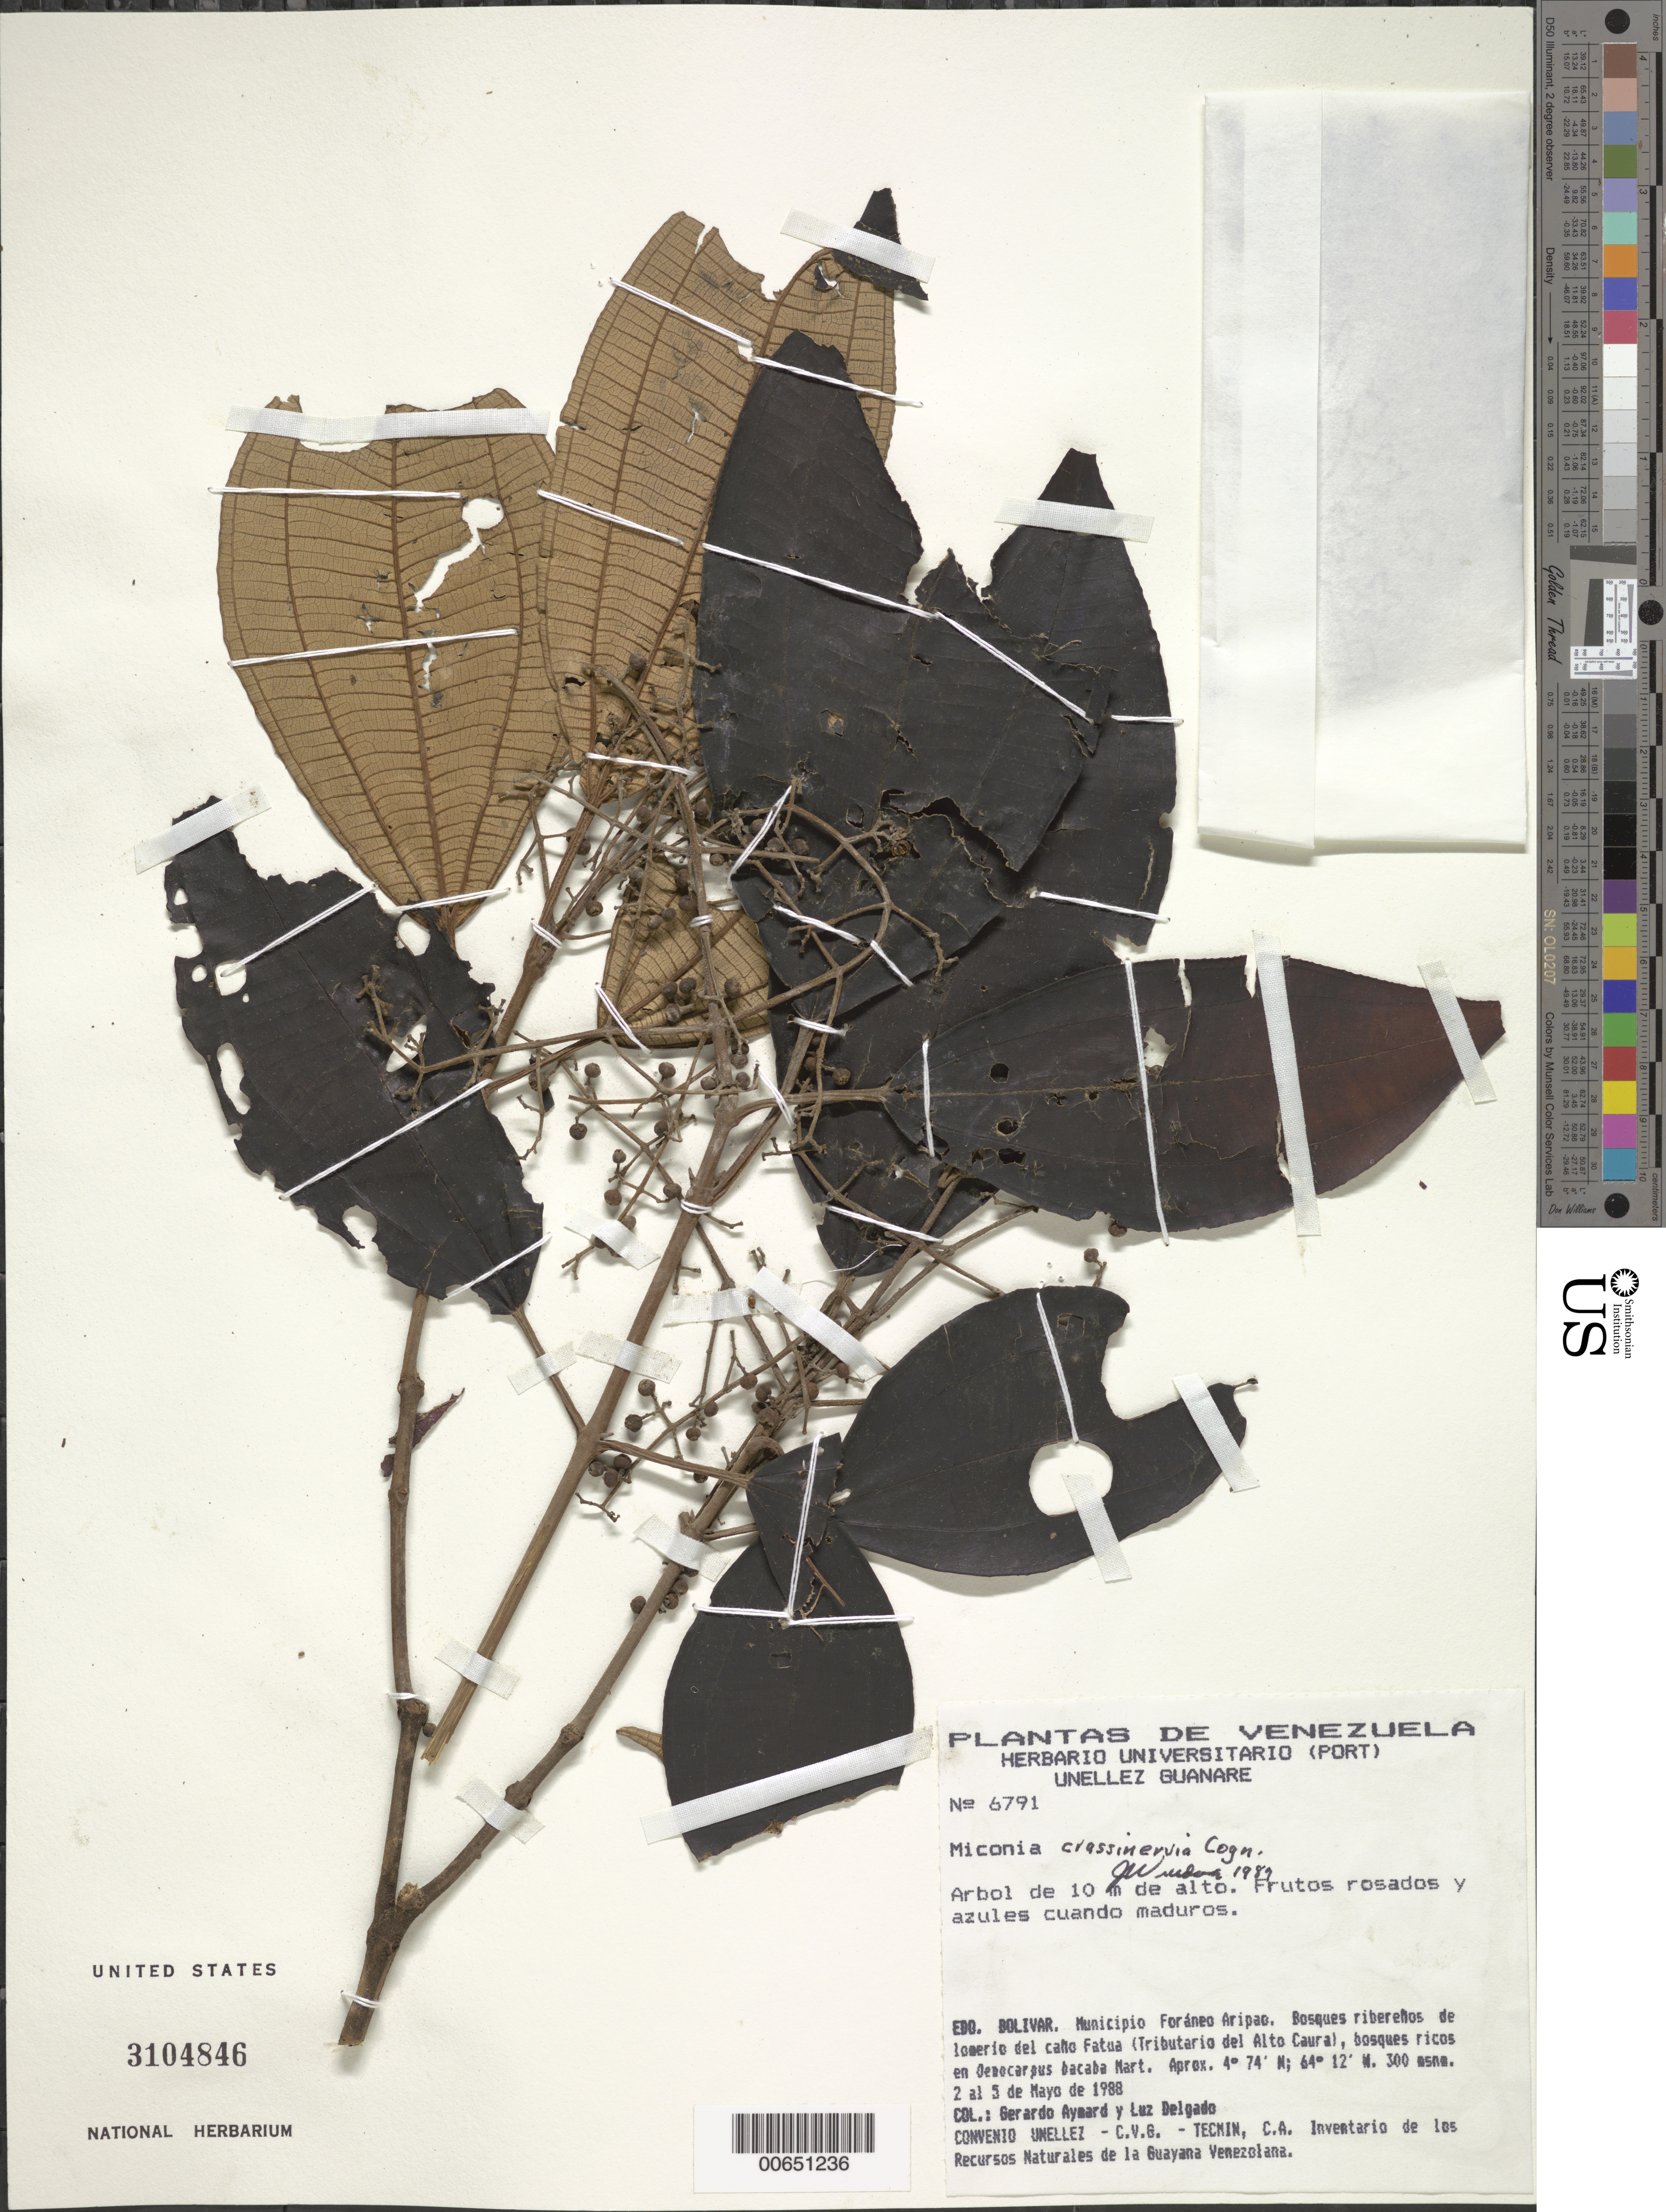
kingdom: Plantae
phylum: Tracheophyta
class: Magnoliopsida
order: Myrtales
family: Melastomataceae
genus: Miconia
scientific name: Miconia crassinervia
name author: Cogn.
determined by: Wurdack, John J., (US), US (UNITED STATES)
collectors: G. A. Aymard & L. Delgado V.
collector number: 6791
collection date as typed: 2-May-88 to 5-May-88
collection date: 1988-05-02/1988-05-05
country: Venezuela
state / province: Bolívar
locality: Mun. Foraneo Aripao, Caño Fatua (trib. del Alto Río Caura)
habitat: Bosques riberenos de lomerio; bosques ricos en Oenocarpus bacaba Mart.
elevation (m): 300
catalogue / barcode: US 3104846